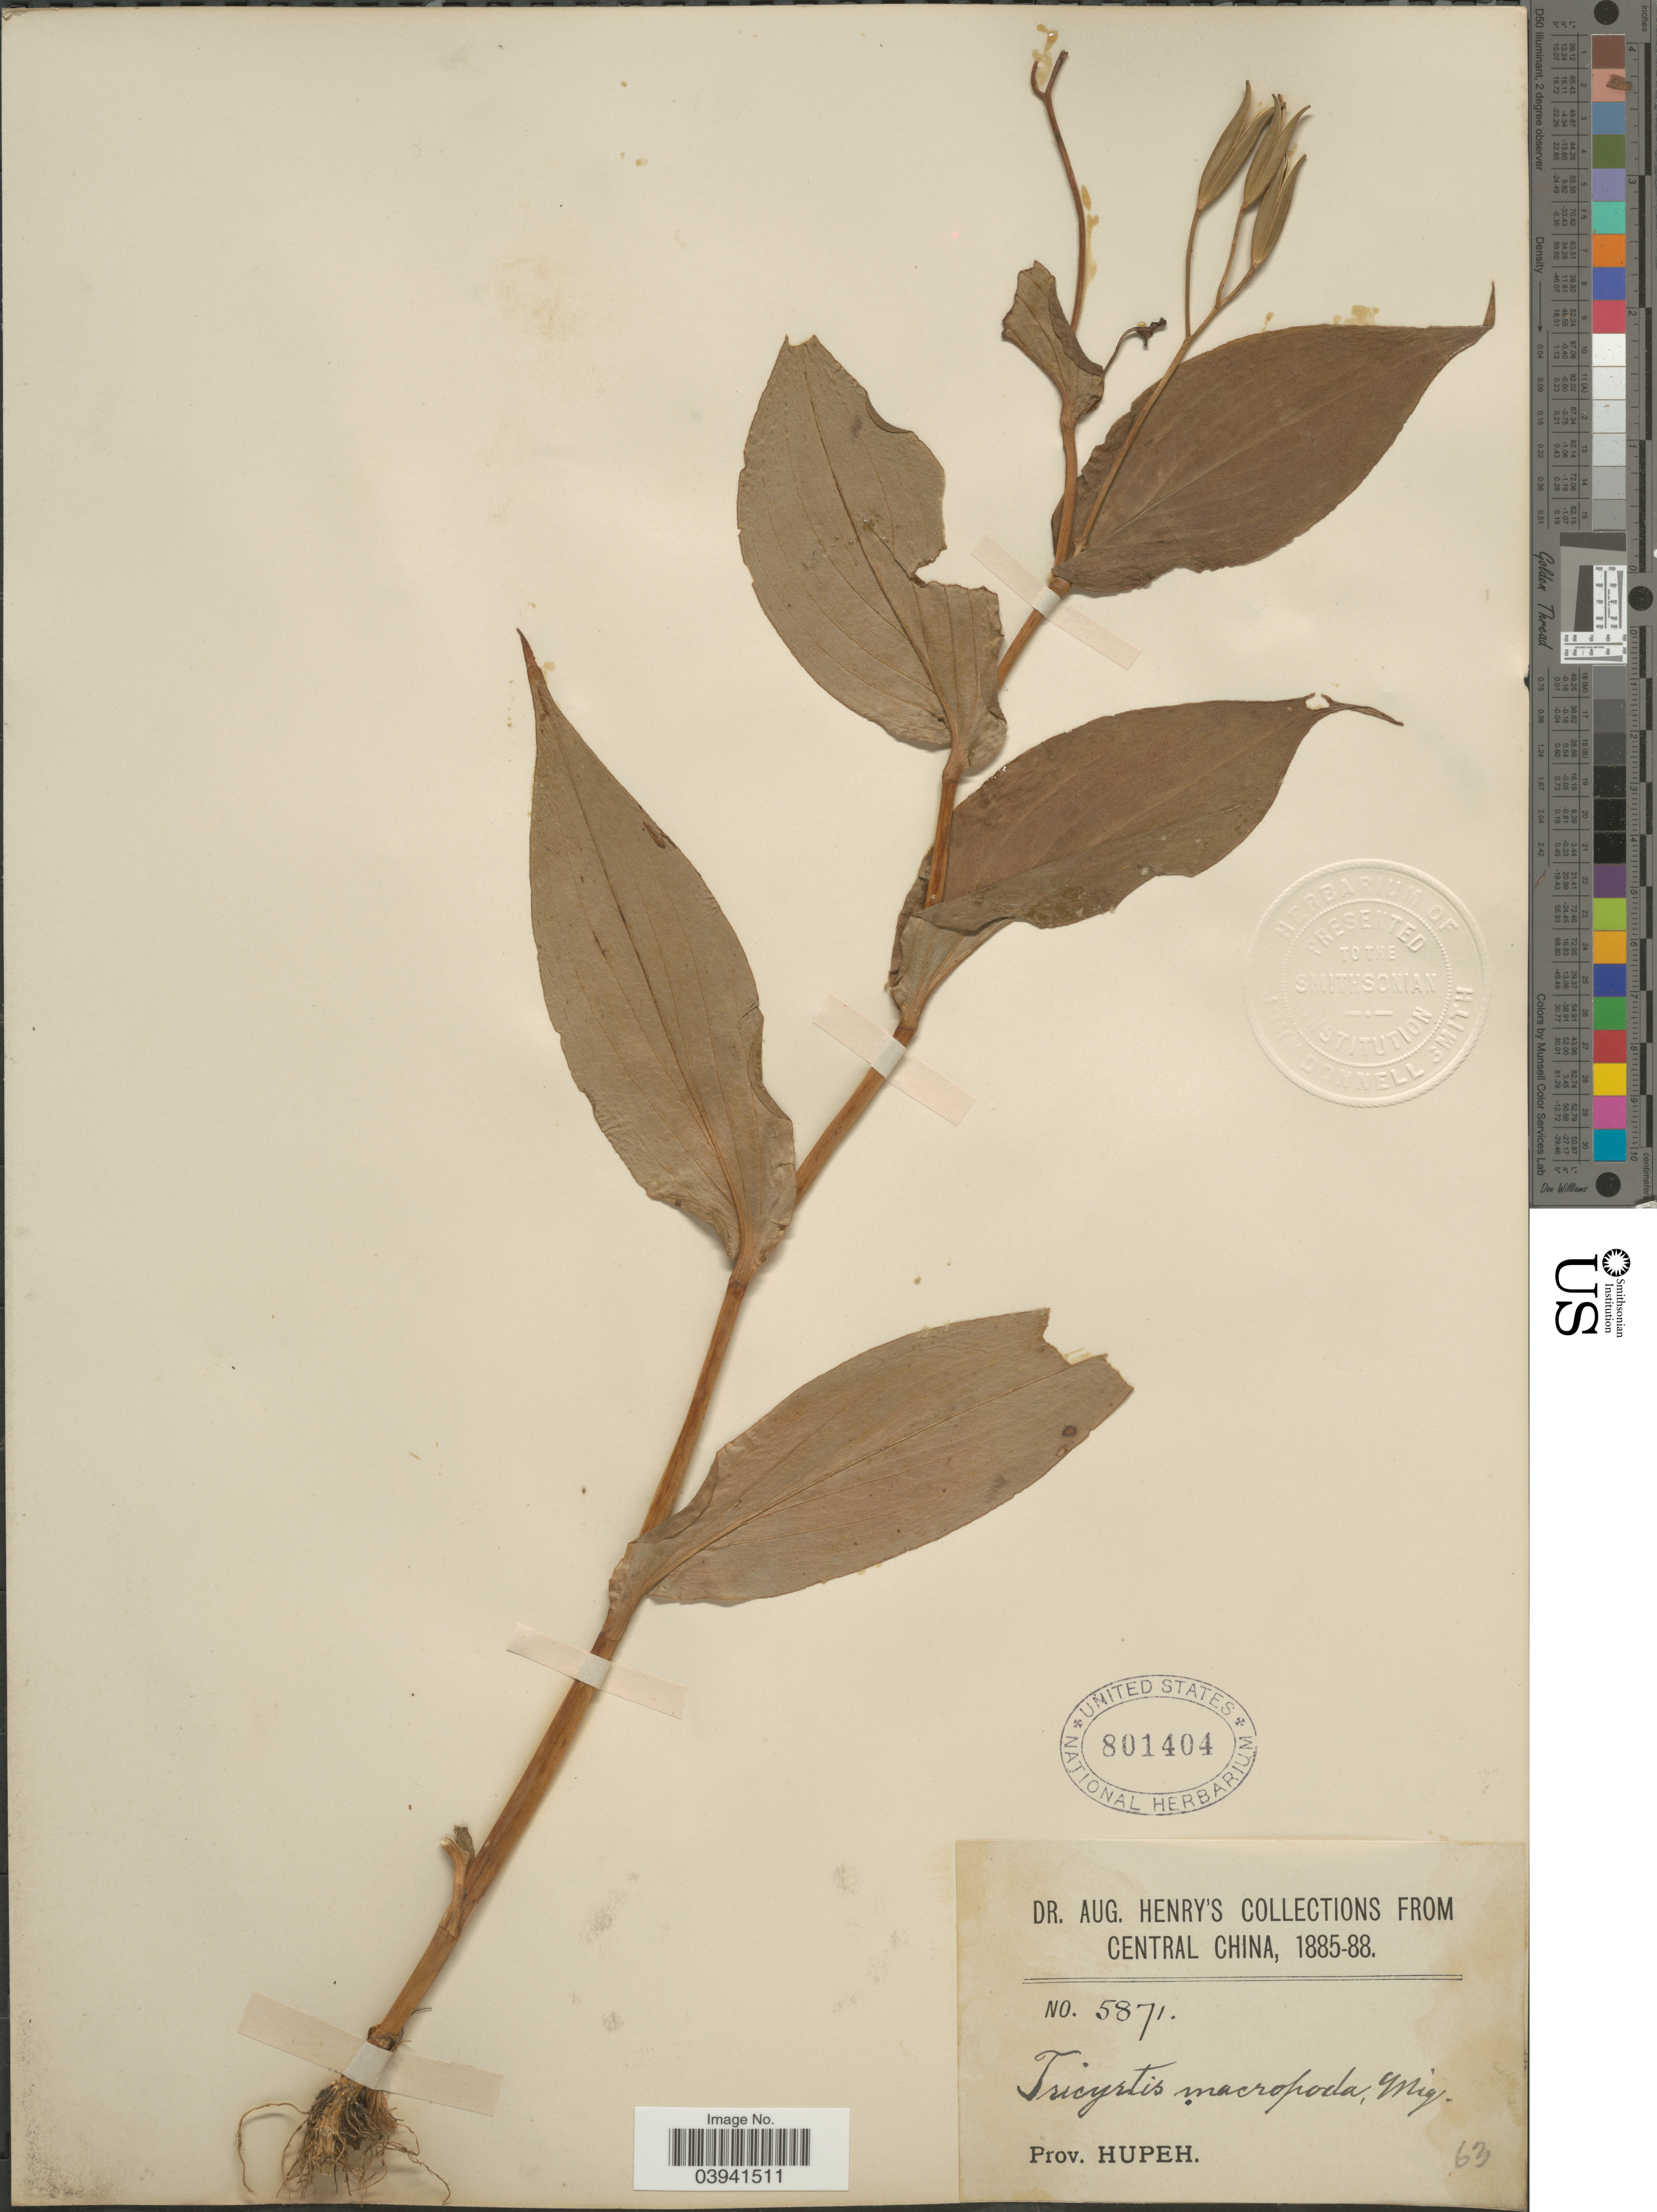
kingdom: Plantae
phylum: Tracheophyta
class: Liliopsida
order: Liliales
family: Liliaceae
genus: Tricyrtis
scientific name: Tricyrtis macropoda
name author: Miq.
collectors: A. Henry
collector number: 5871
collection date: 1885/1888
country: China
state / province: Hubei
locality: Central China. Prov. Hupeh.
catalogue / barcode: US 801404